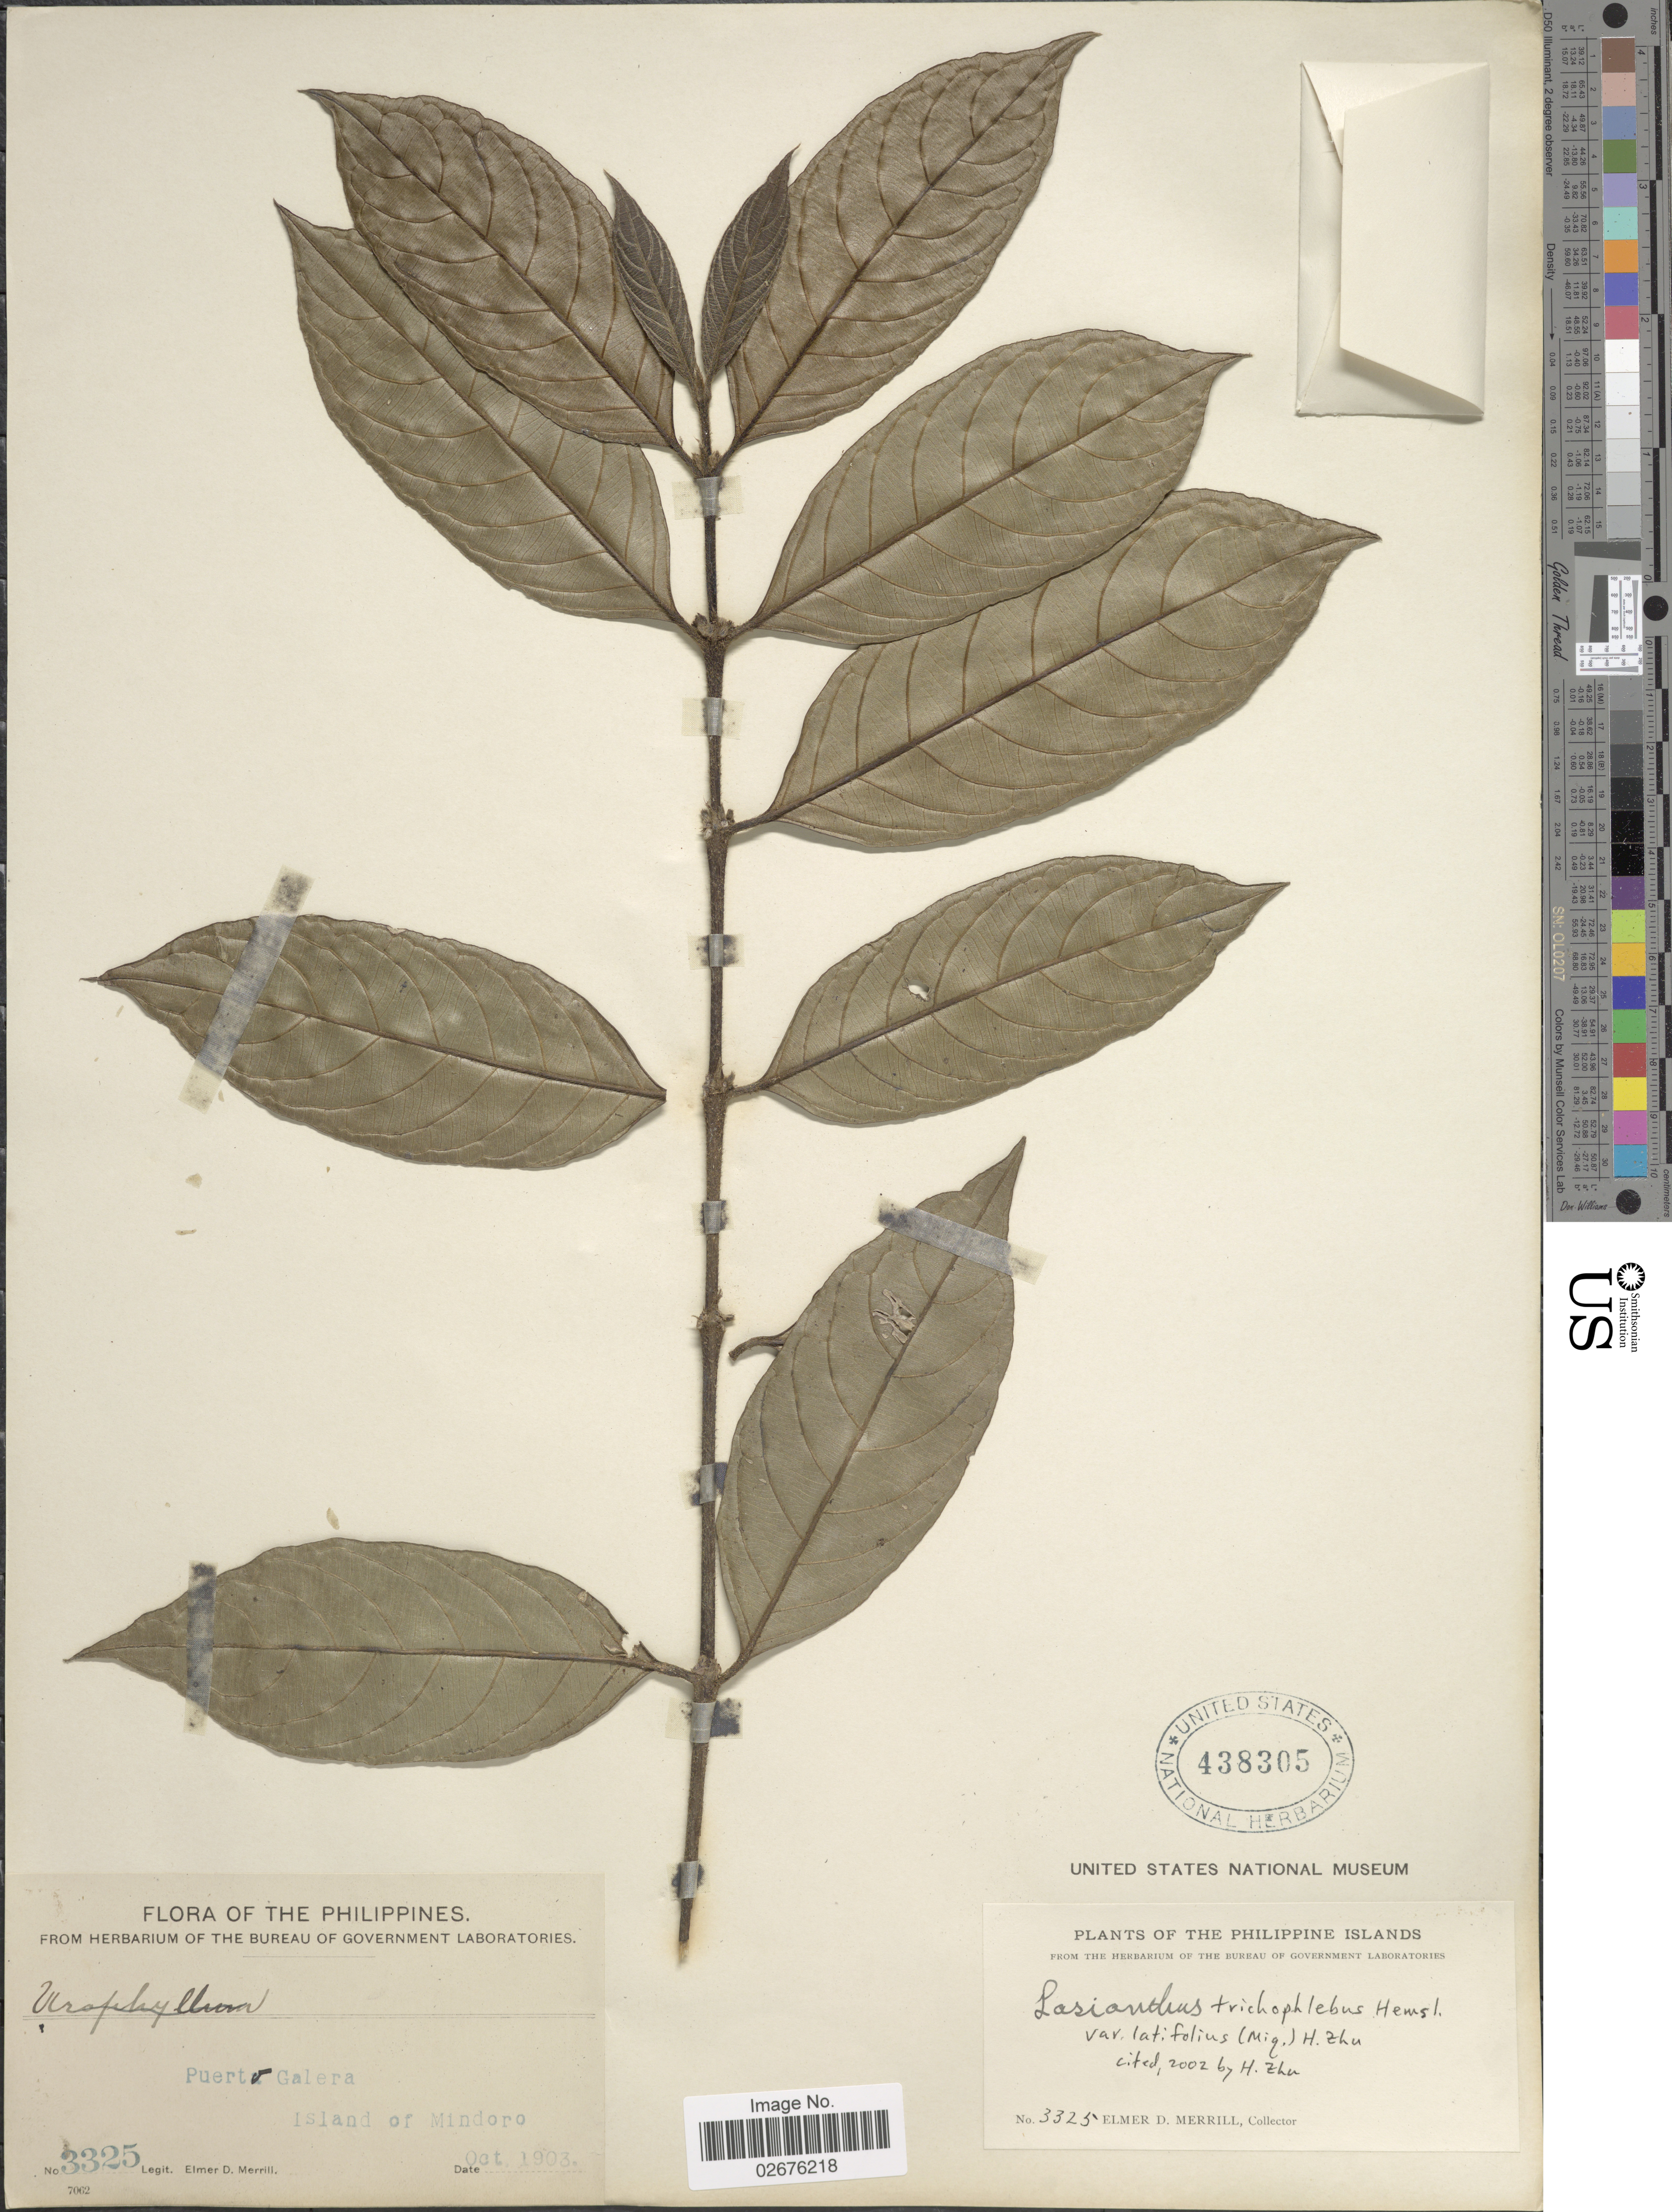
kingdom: Plantae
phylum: Tracheophyta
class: Magnoliopsida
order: Gentianales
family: Rubiaceae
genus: Lasianthus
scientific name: Lasianthus trichophlebus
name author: Hemsl.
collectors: E. D. Merrill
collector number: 3325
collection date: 1903-10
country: Philippines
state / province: Mimaropa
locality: Philippine Islands. Puerto Galera, Island of Mindoro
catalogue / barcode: US 438305